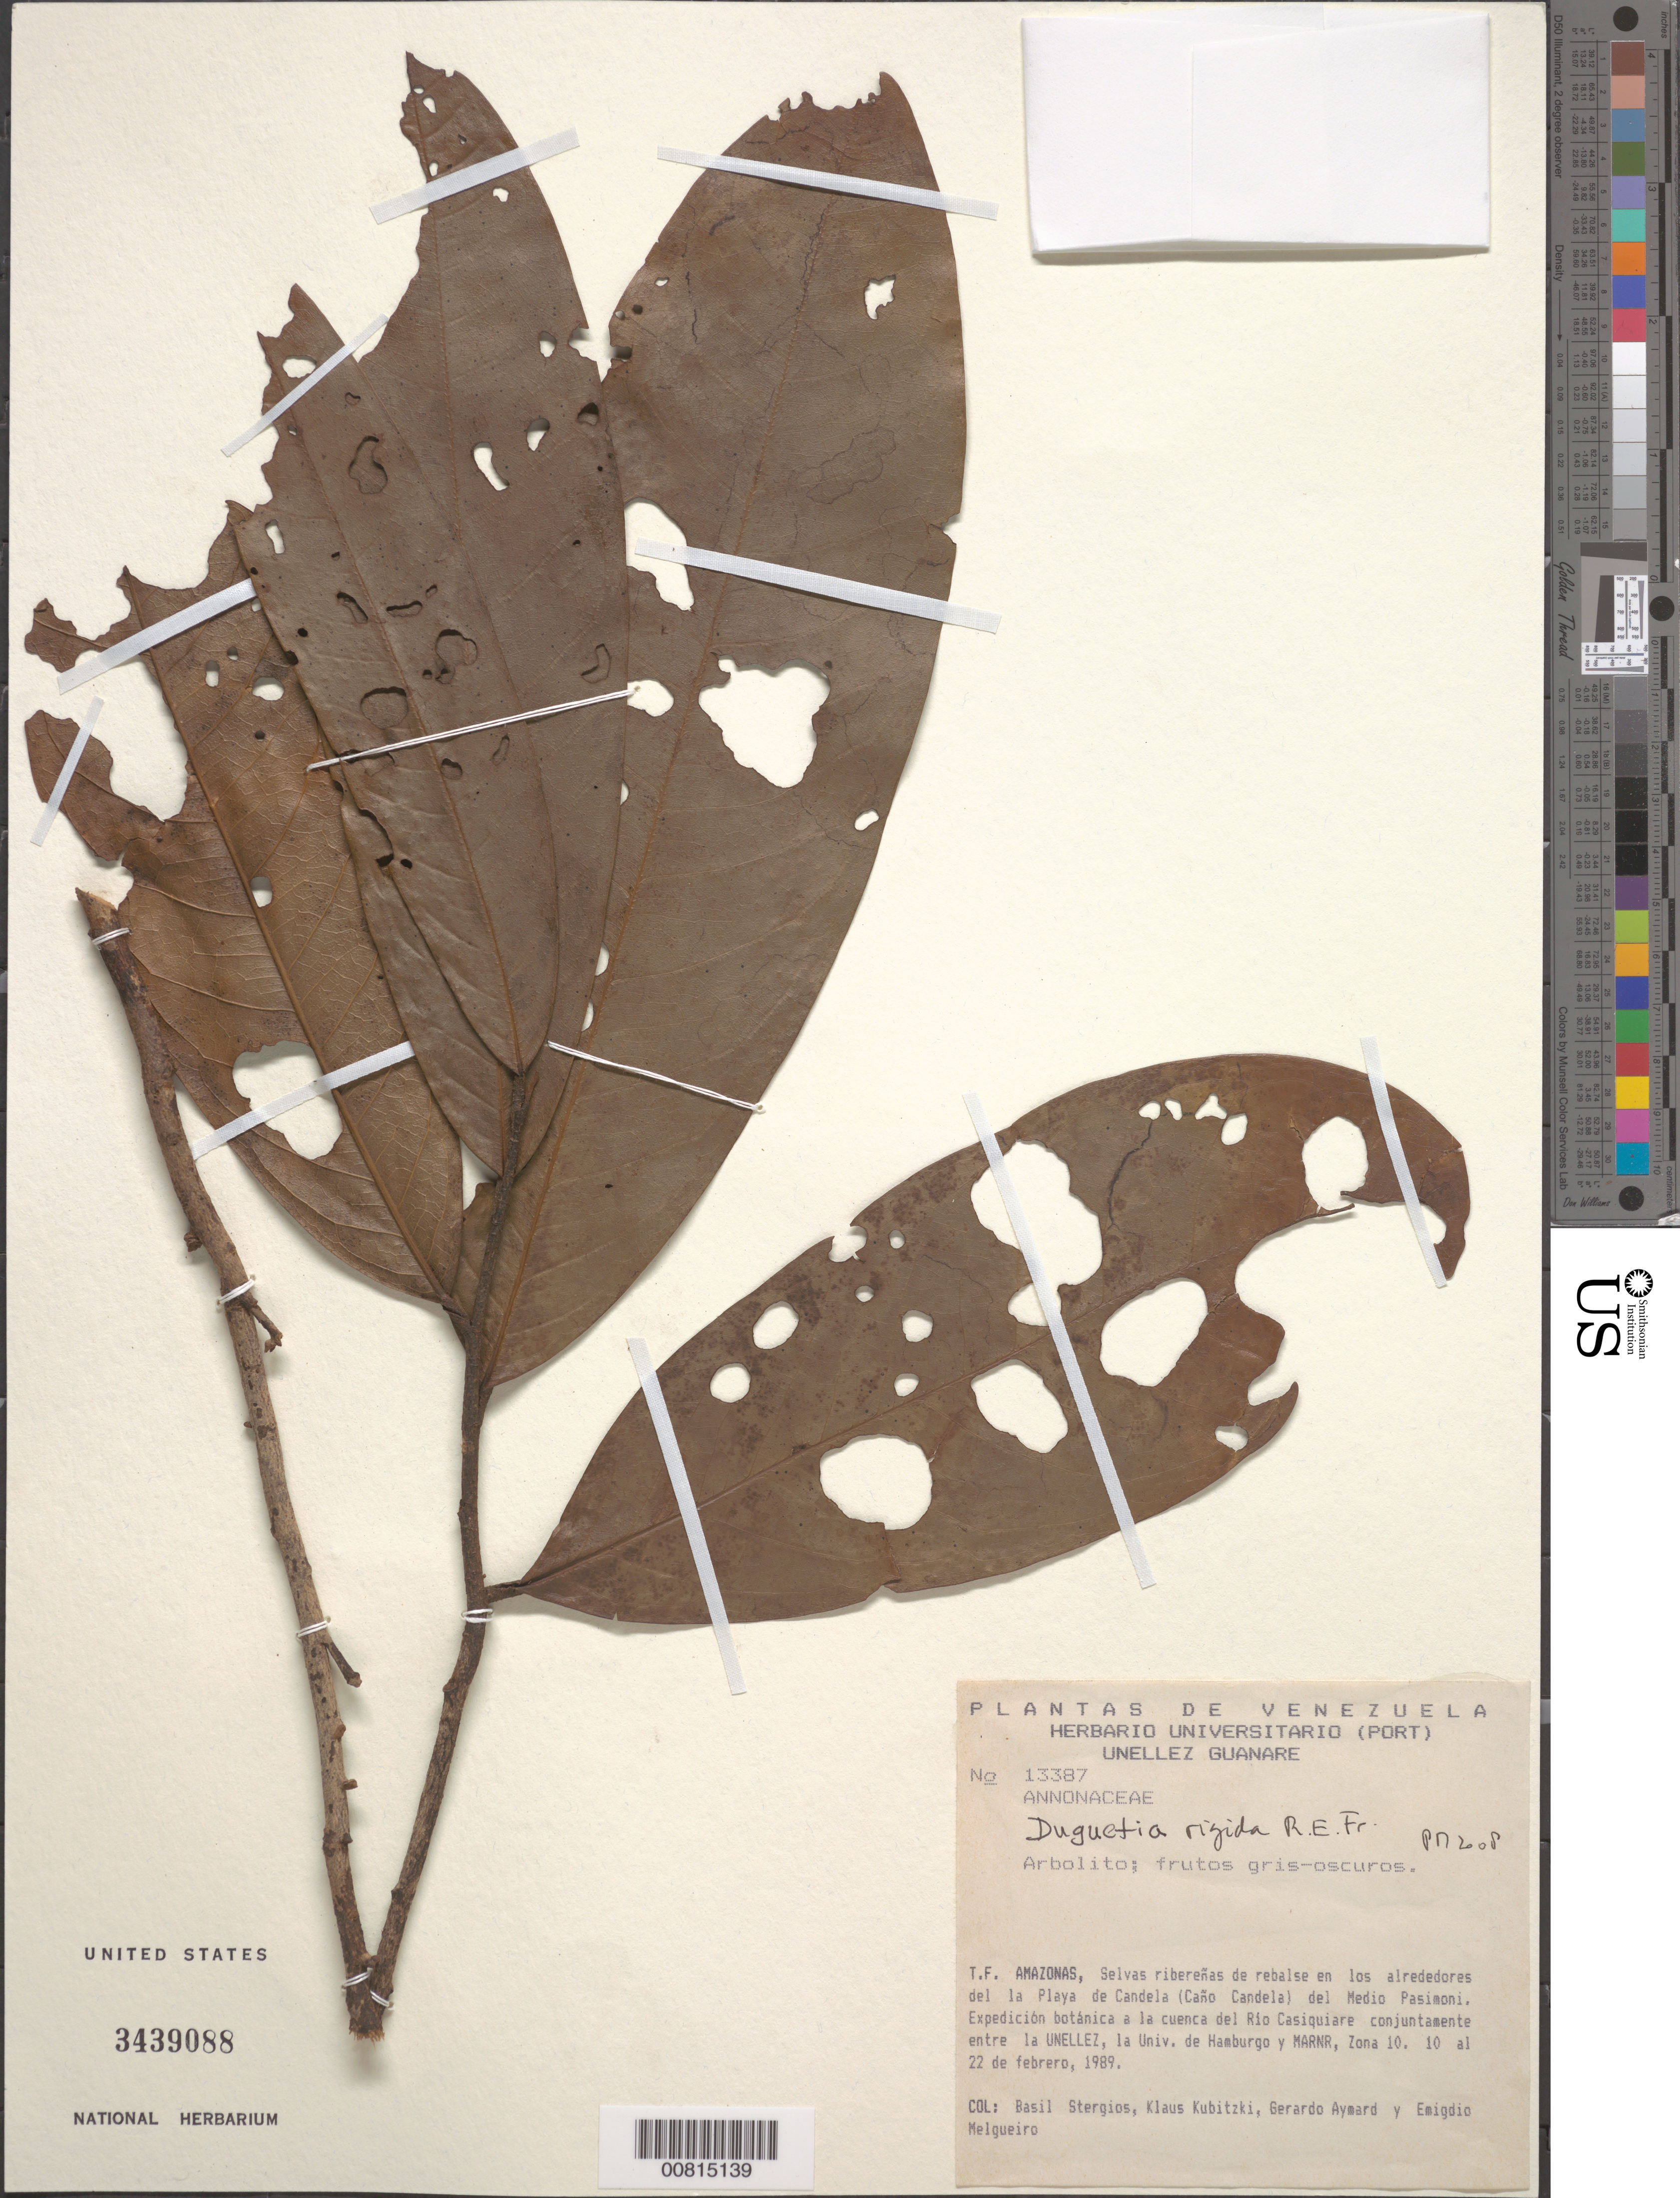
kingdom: Plantae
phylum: Tracheophyta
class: Magnoliopsida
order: Magnoliales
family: Annonaceae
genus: Duguetia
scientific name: Duguetia rigida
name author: R.E. Fr.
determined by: Maas, Paul J. M.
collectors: B. G. Stergios, K. Kubitzki, G. A. Aymard & E. Melgueiro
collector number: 13387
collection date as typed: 10-Feb-89 to 22-Feb-89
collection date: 1989-02-10/1989-02-22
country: Venezuela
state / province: Amazonas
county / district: Río Negro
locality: Playa de Candela (Caño Candela) del Medio Pasimoni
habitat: Selvas riberenas de rebalse en los alrededores del la playa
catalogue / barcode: US 3439088